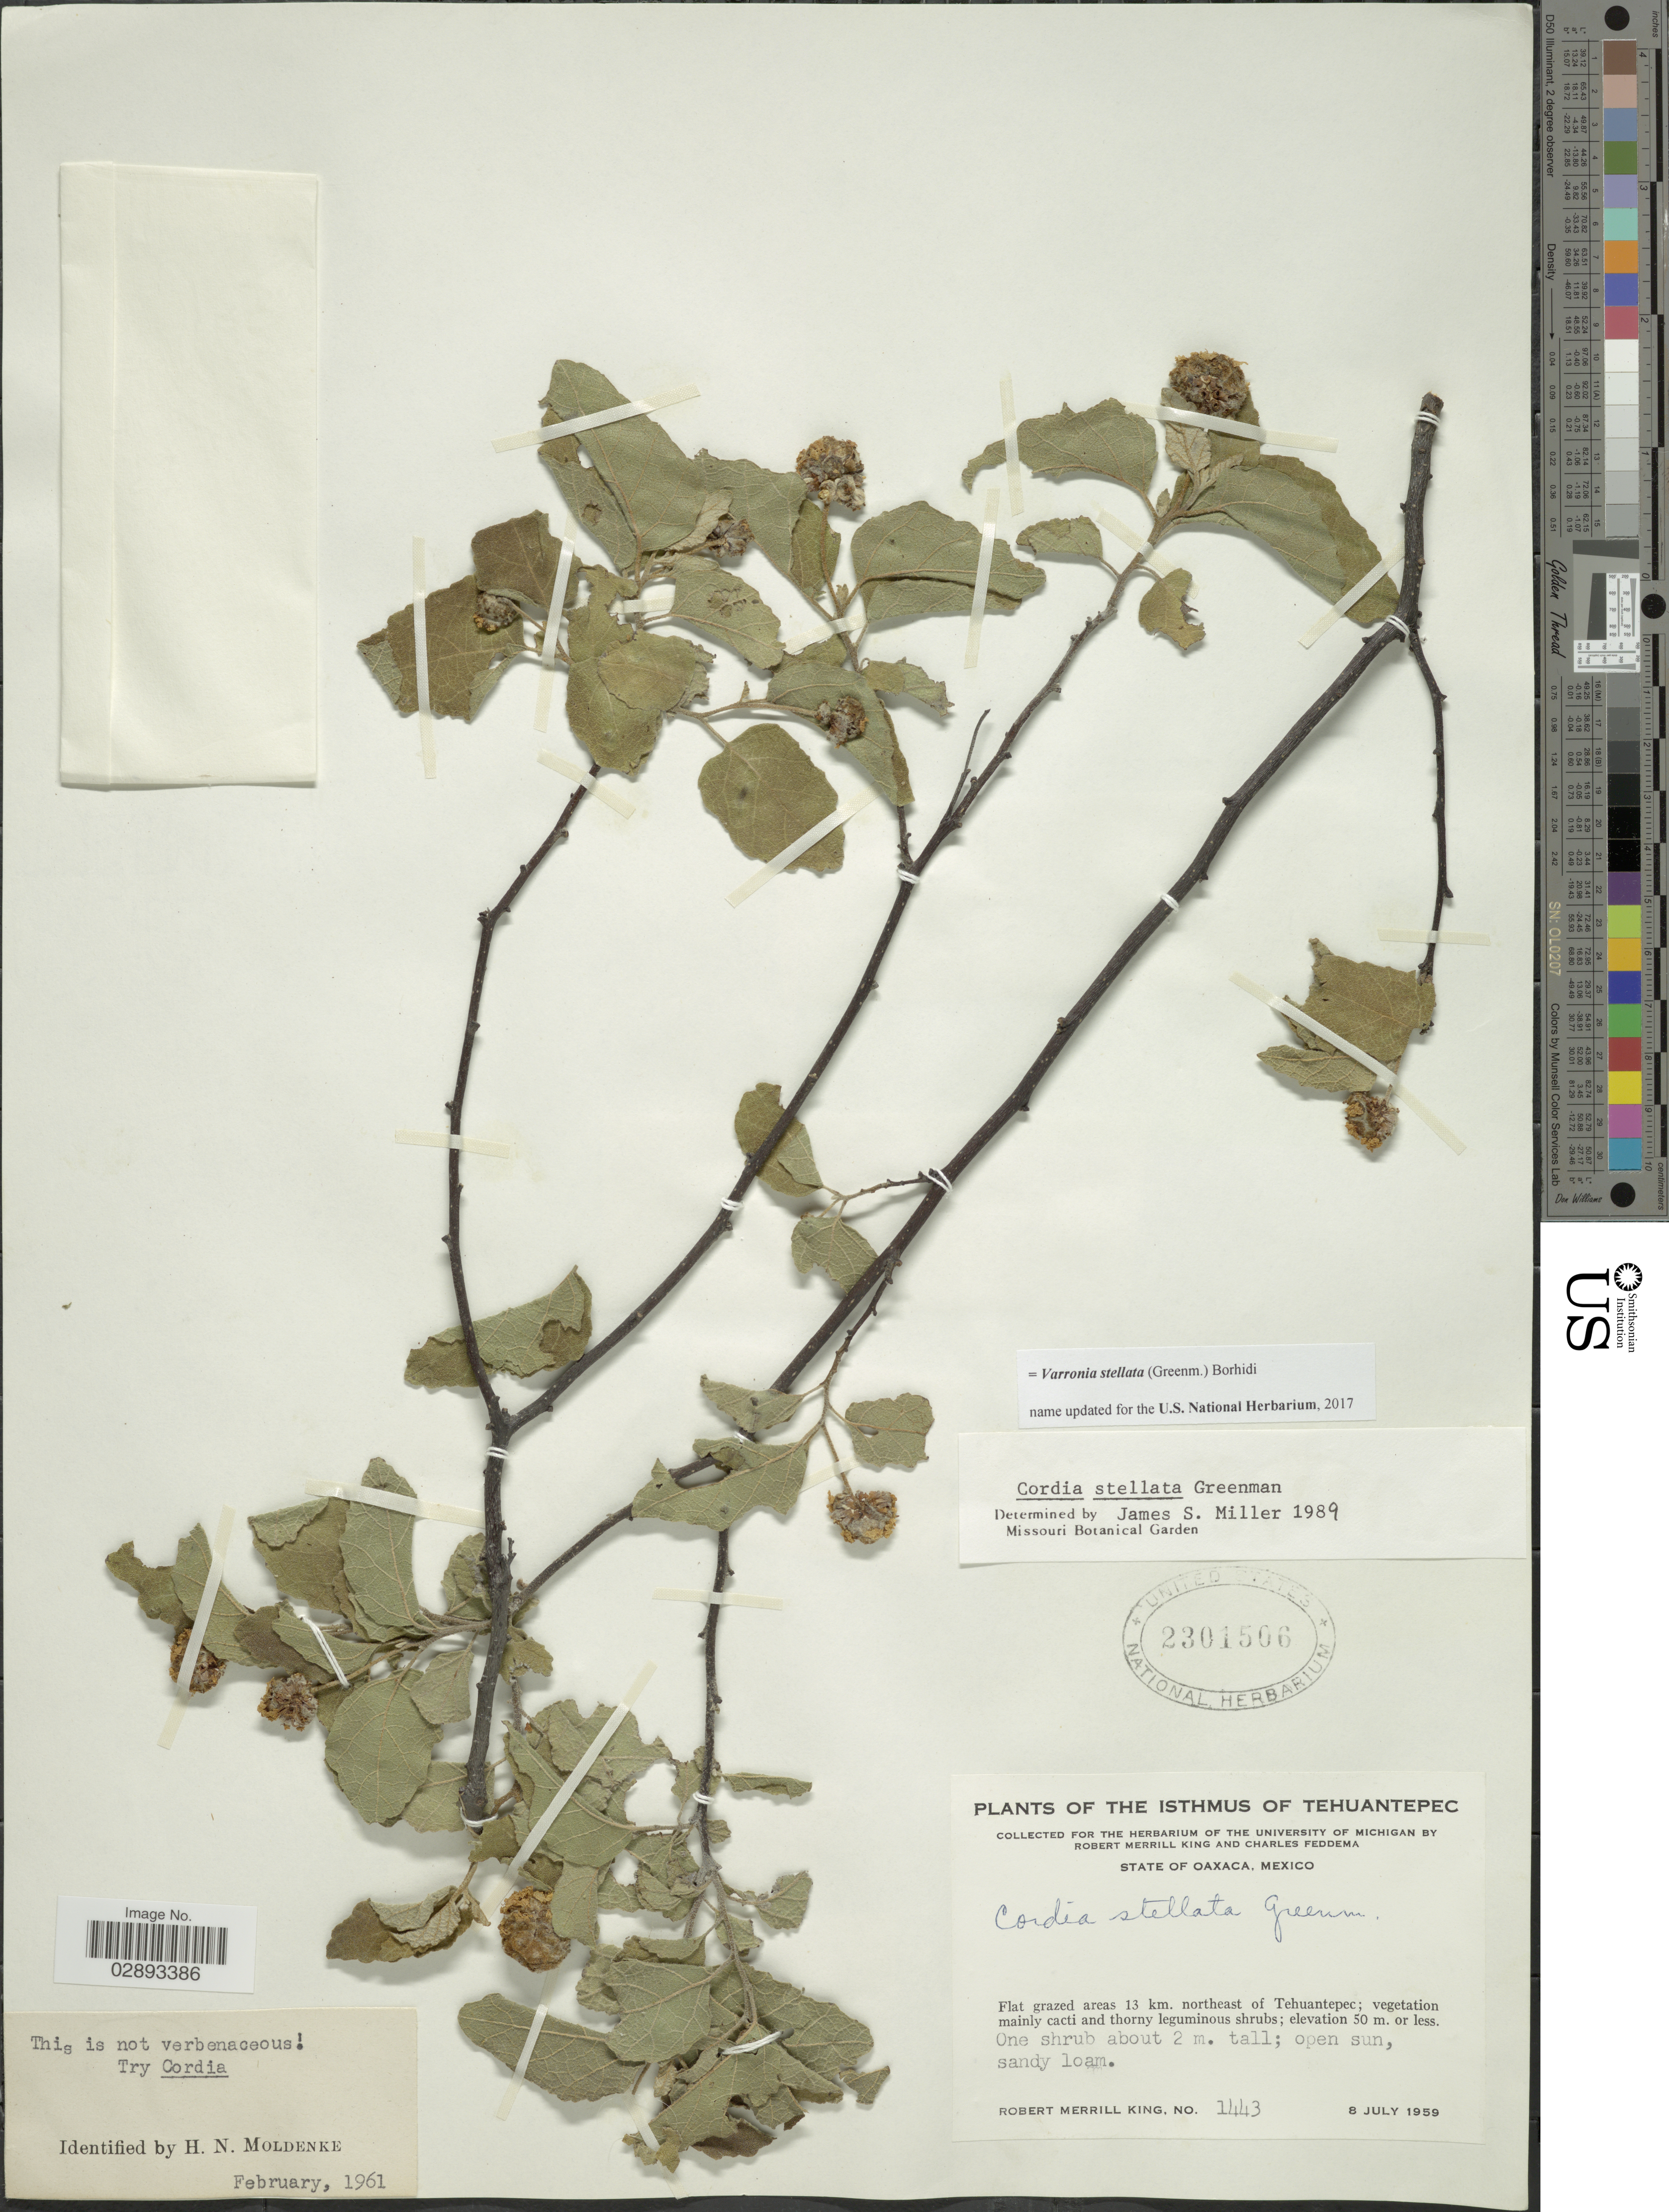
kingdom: Plantae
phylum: Tracheophyta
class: Magnoliopsida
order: Boraginales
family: Cordiaceae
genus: Varronia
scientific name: Varronia stellata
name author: (Greenm.) Borhidi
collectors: R. M. King & C. Feddema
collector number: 1443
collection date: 1959-07-08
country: Mexico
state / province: Oaxaca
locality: The Isthmus of Tehuantepec, State of Oaxaca, Flat grazed areas 13 km. northeast of Tehuantepec.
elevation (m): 50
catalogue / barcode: US 2301506